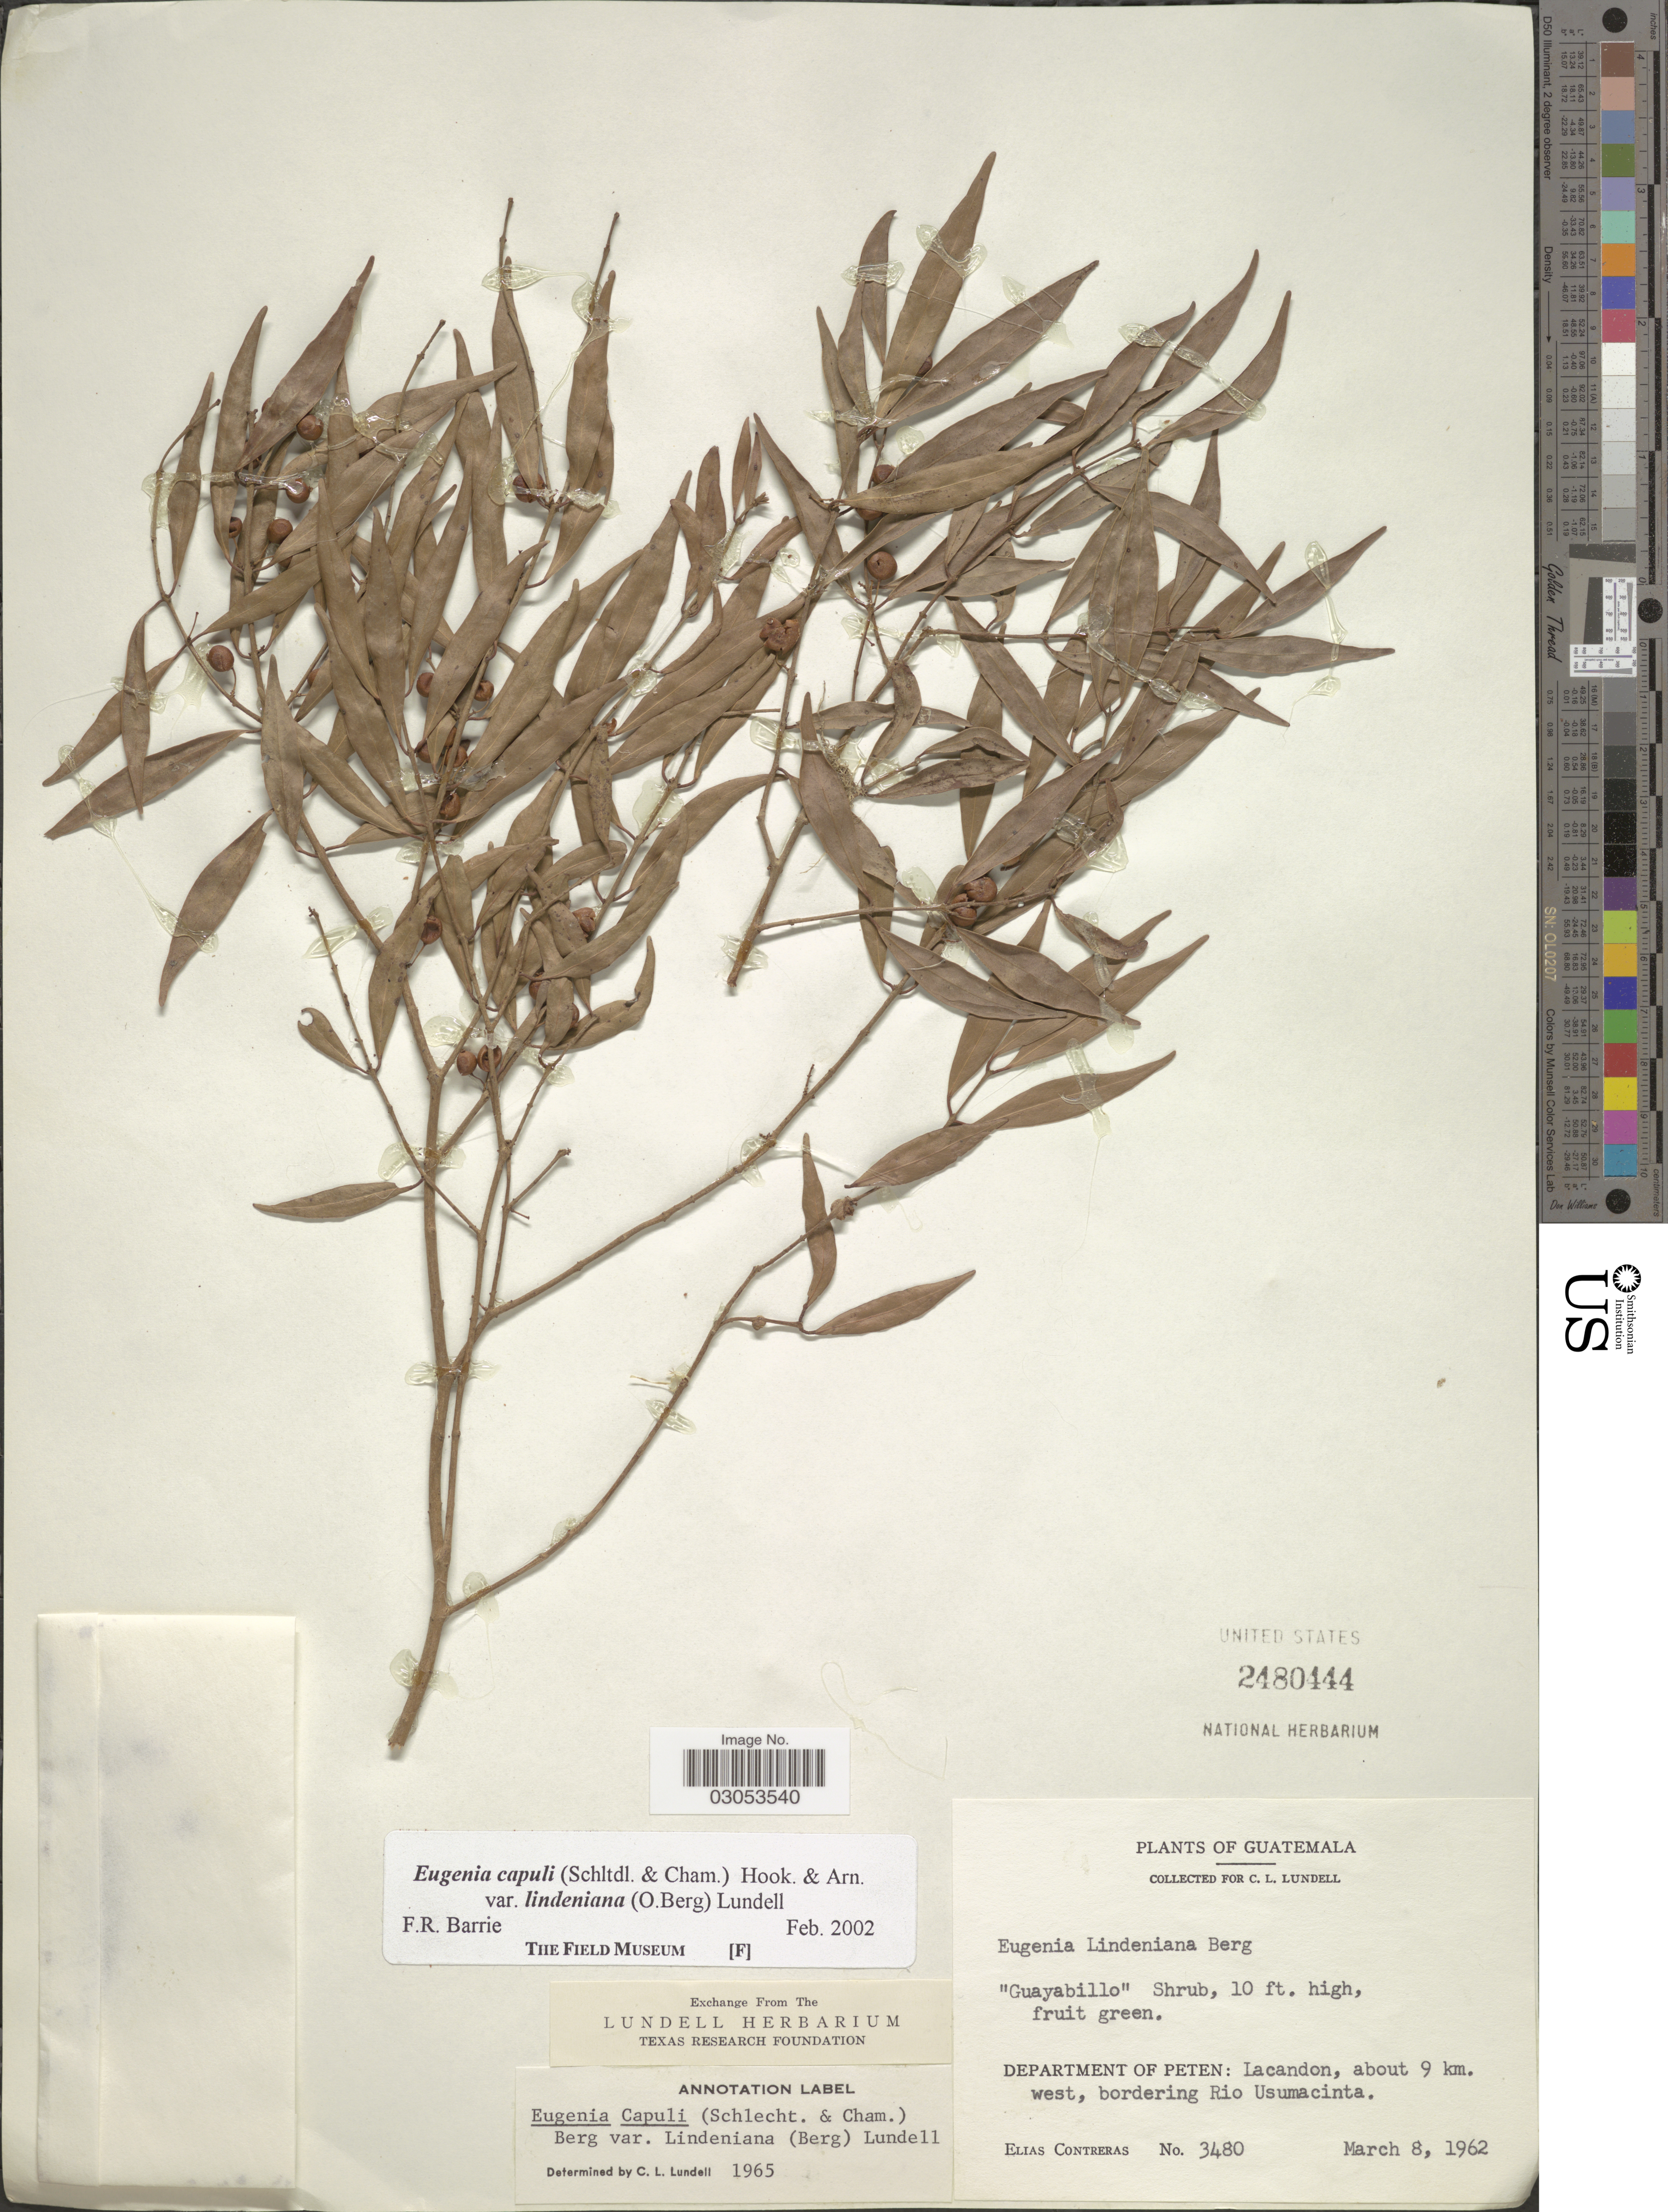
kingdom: Plantae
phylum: Tracheophyta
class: Magnoliopsida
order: Myrtales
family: Myrtaceae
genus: Eugenia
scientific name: Eugenia capuli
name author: (Schltdl. & Cham.) Hook. & Arn.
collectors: E. Contreras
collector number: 3480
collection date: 1962-03-08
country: Guatemala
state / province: El Petén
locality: Department of Peten: Lacandon, about 9 km. west, bordering Rio Usumacinta.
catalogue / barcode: US 2480444